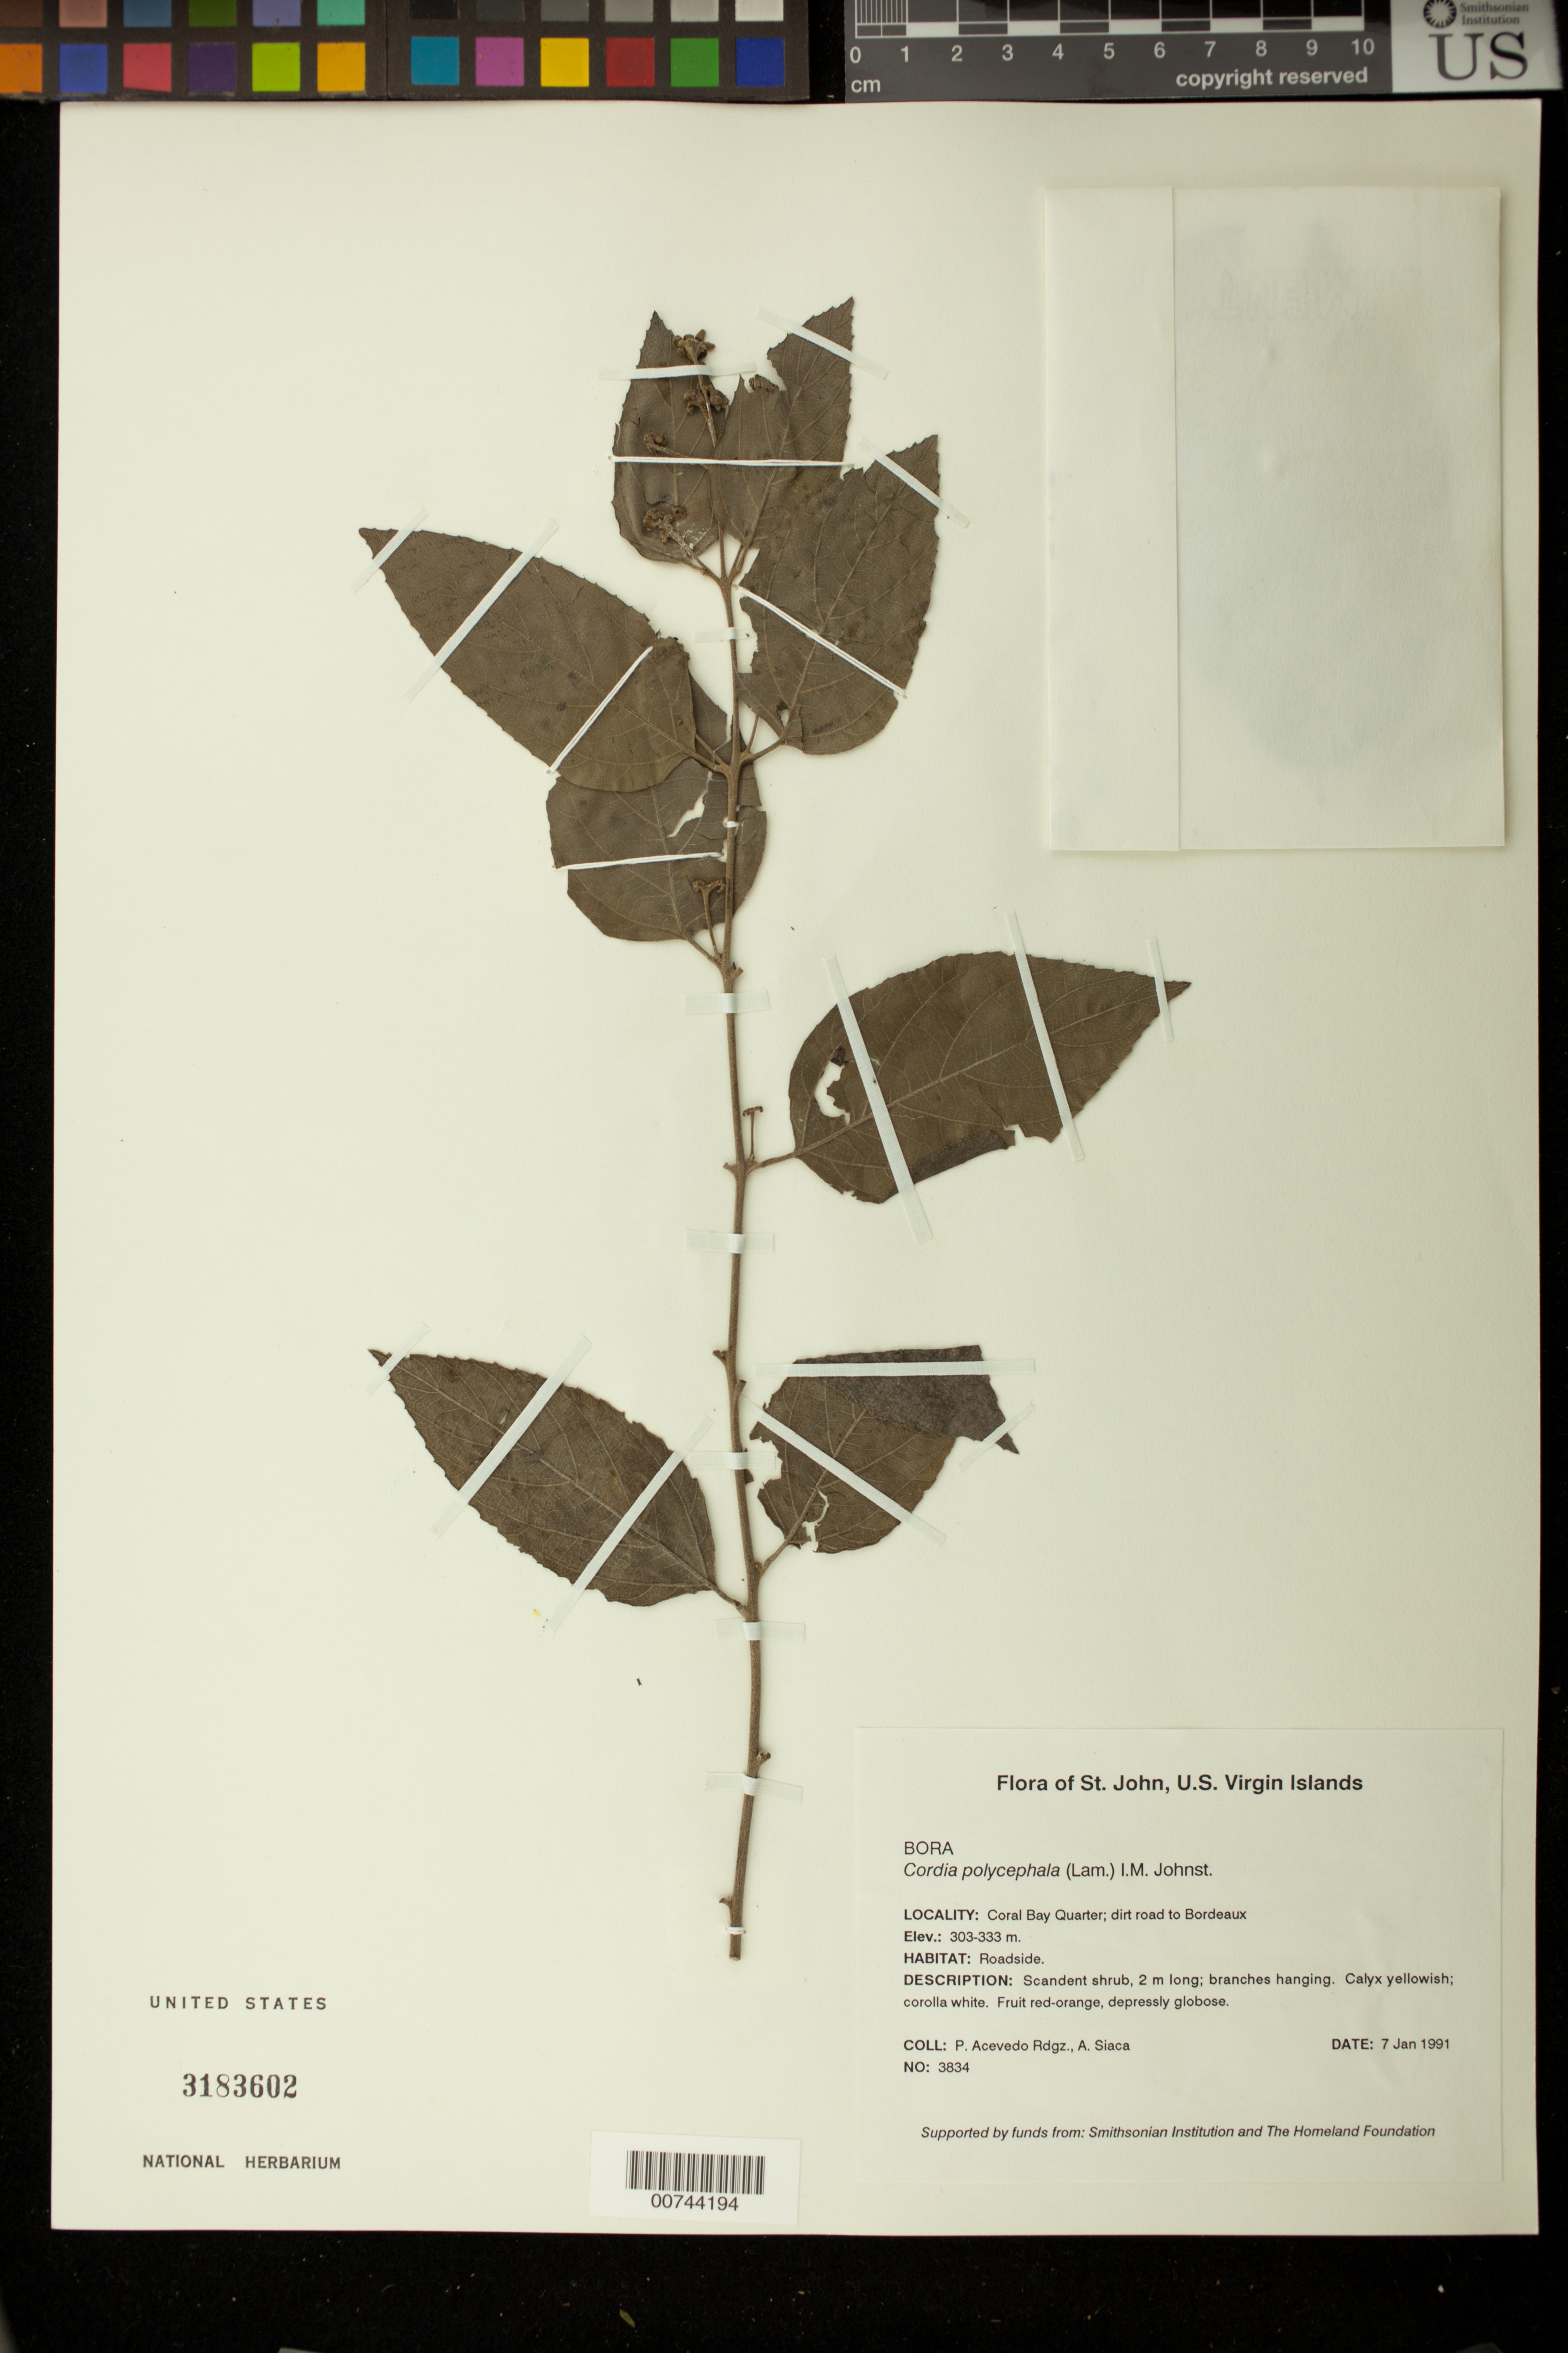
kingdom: Plantae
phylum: Tracheophyta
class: Magnoliopsida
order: Boraginales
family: Cordiaceae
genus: Varronia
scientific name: Varronia polycephala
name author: Lam.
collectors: P. Acevedo-Rodr. & A. Siaca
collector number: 3834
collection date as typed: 07 Jan 1991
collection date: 1991-01-07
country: U.S. Virgin Islands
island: St. John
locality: Coral Bay Quarter; dirt road to Bordeaux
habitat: Roadside.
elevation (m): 303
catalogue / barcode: US 3183602